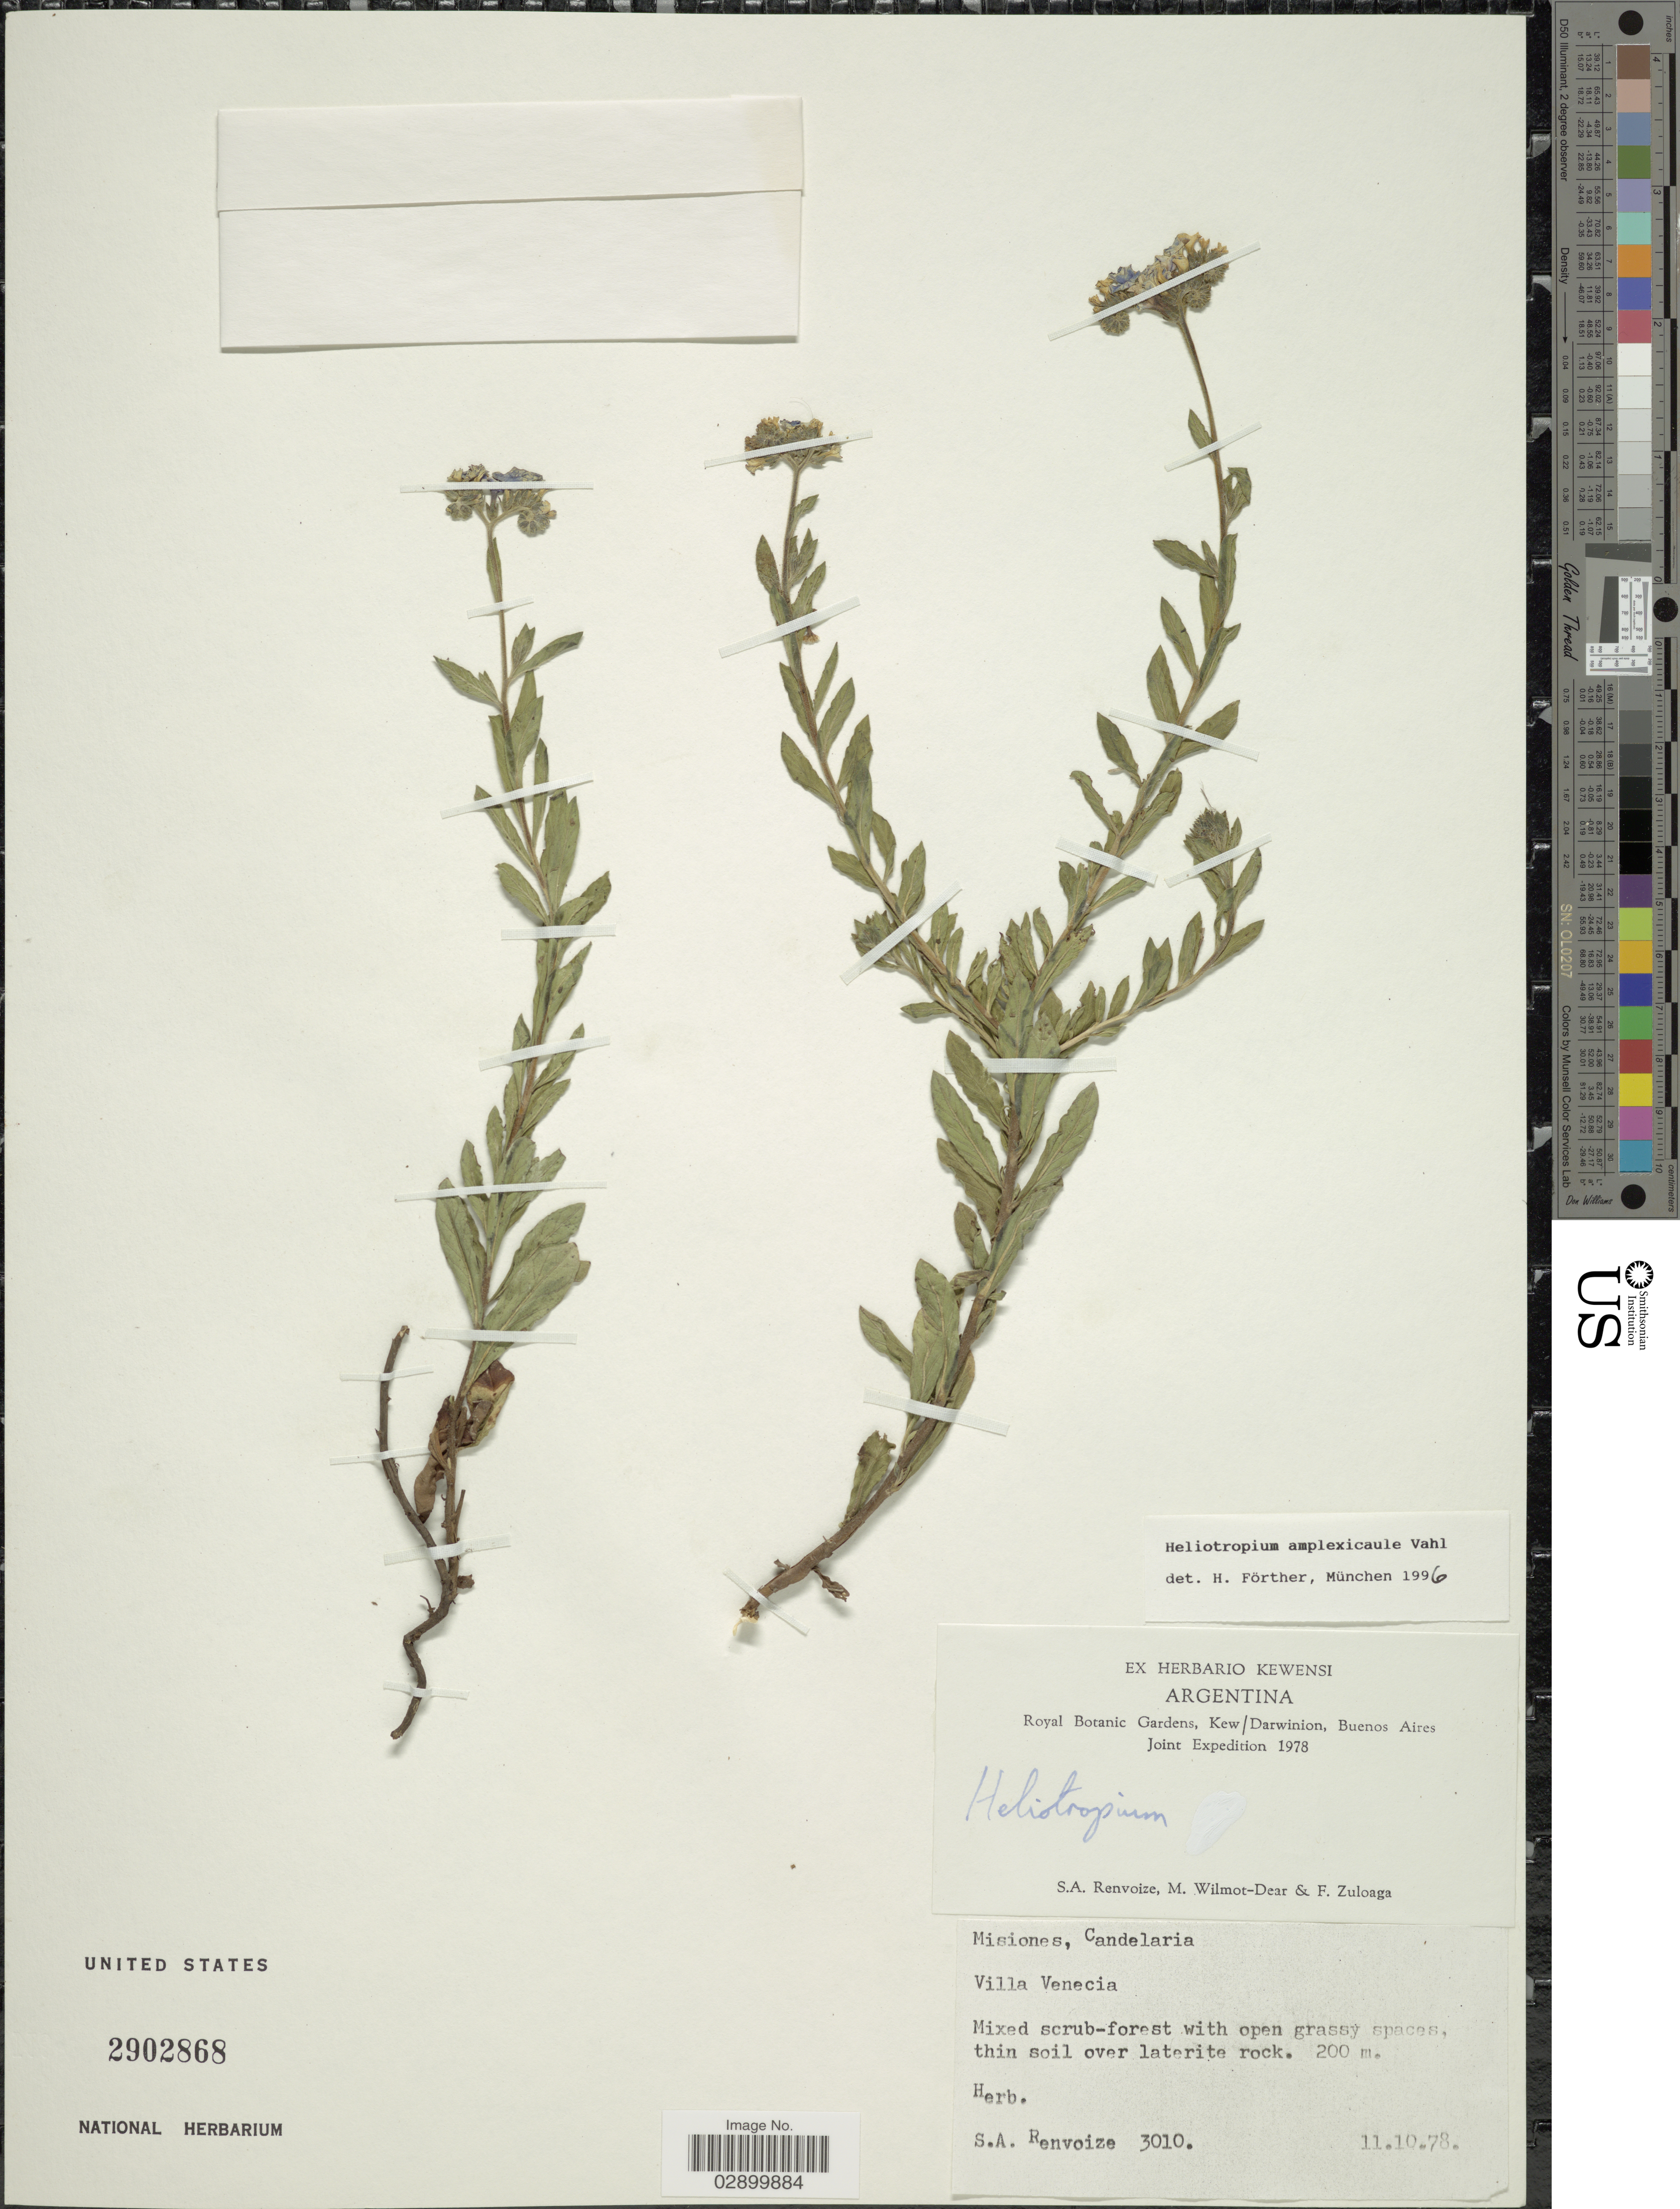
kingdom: Plantae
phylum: Tracheophyta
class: Magnoliopsida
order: Boraginales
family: Heliotropiaceae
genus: Heliotropium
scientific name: Heliotropium amplexicaule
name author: Vahl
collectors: S. A. Renvoize, M. Wilmot-Dear & F. Zuloaga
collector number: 3010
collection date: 1978-10-11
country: Argentina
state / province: Misiones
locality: Candelaria. Villa Venecia.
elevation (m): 200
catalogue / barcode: US 2902868